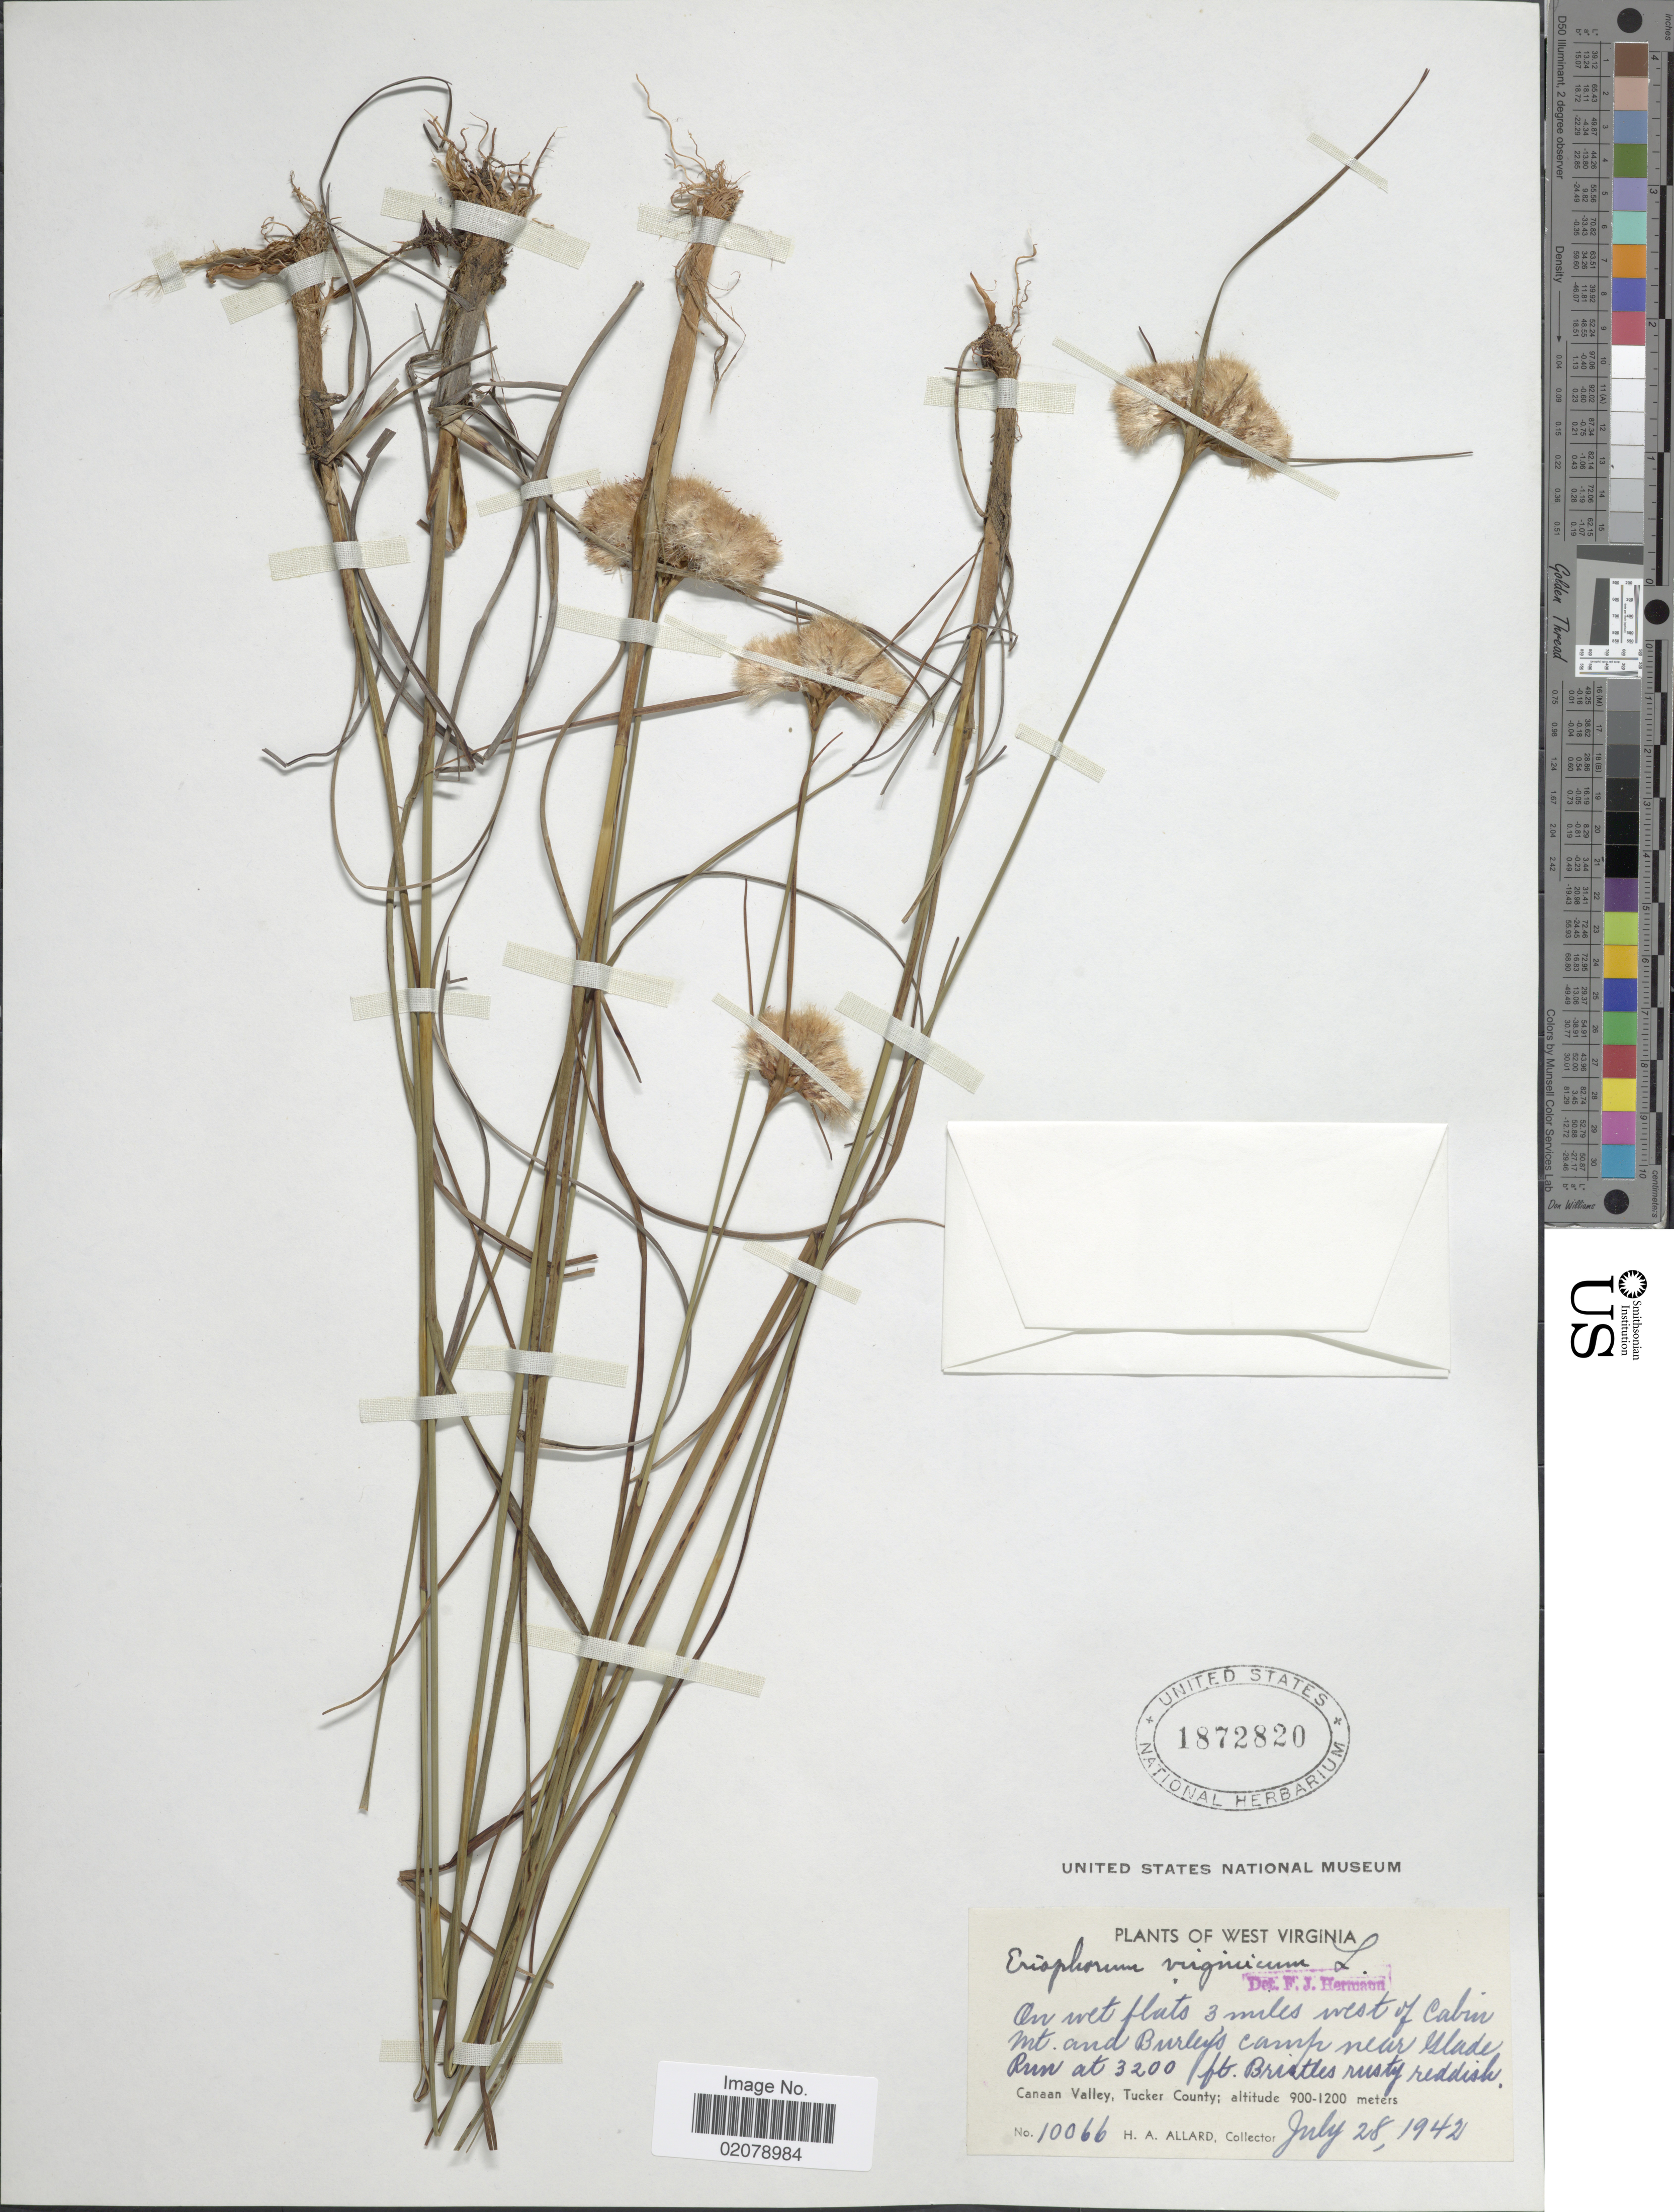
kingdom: Plantae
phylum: Tracheophyta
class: Liliopsida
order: Poales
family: Cyperaceae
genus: Eriophorum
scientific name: Eriophorum virginicum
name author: L.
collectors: H. A. Allard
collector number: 10066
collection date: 1942-07-28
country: United States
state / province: West Virginia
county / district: Tucker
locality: On wet flats 3 miles west of Cabin Mt. and Burleys camp near Glade Run, Canaan Valley, Tucker County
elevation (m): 975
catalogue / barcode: US 1872820